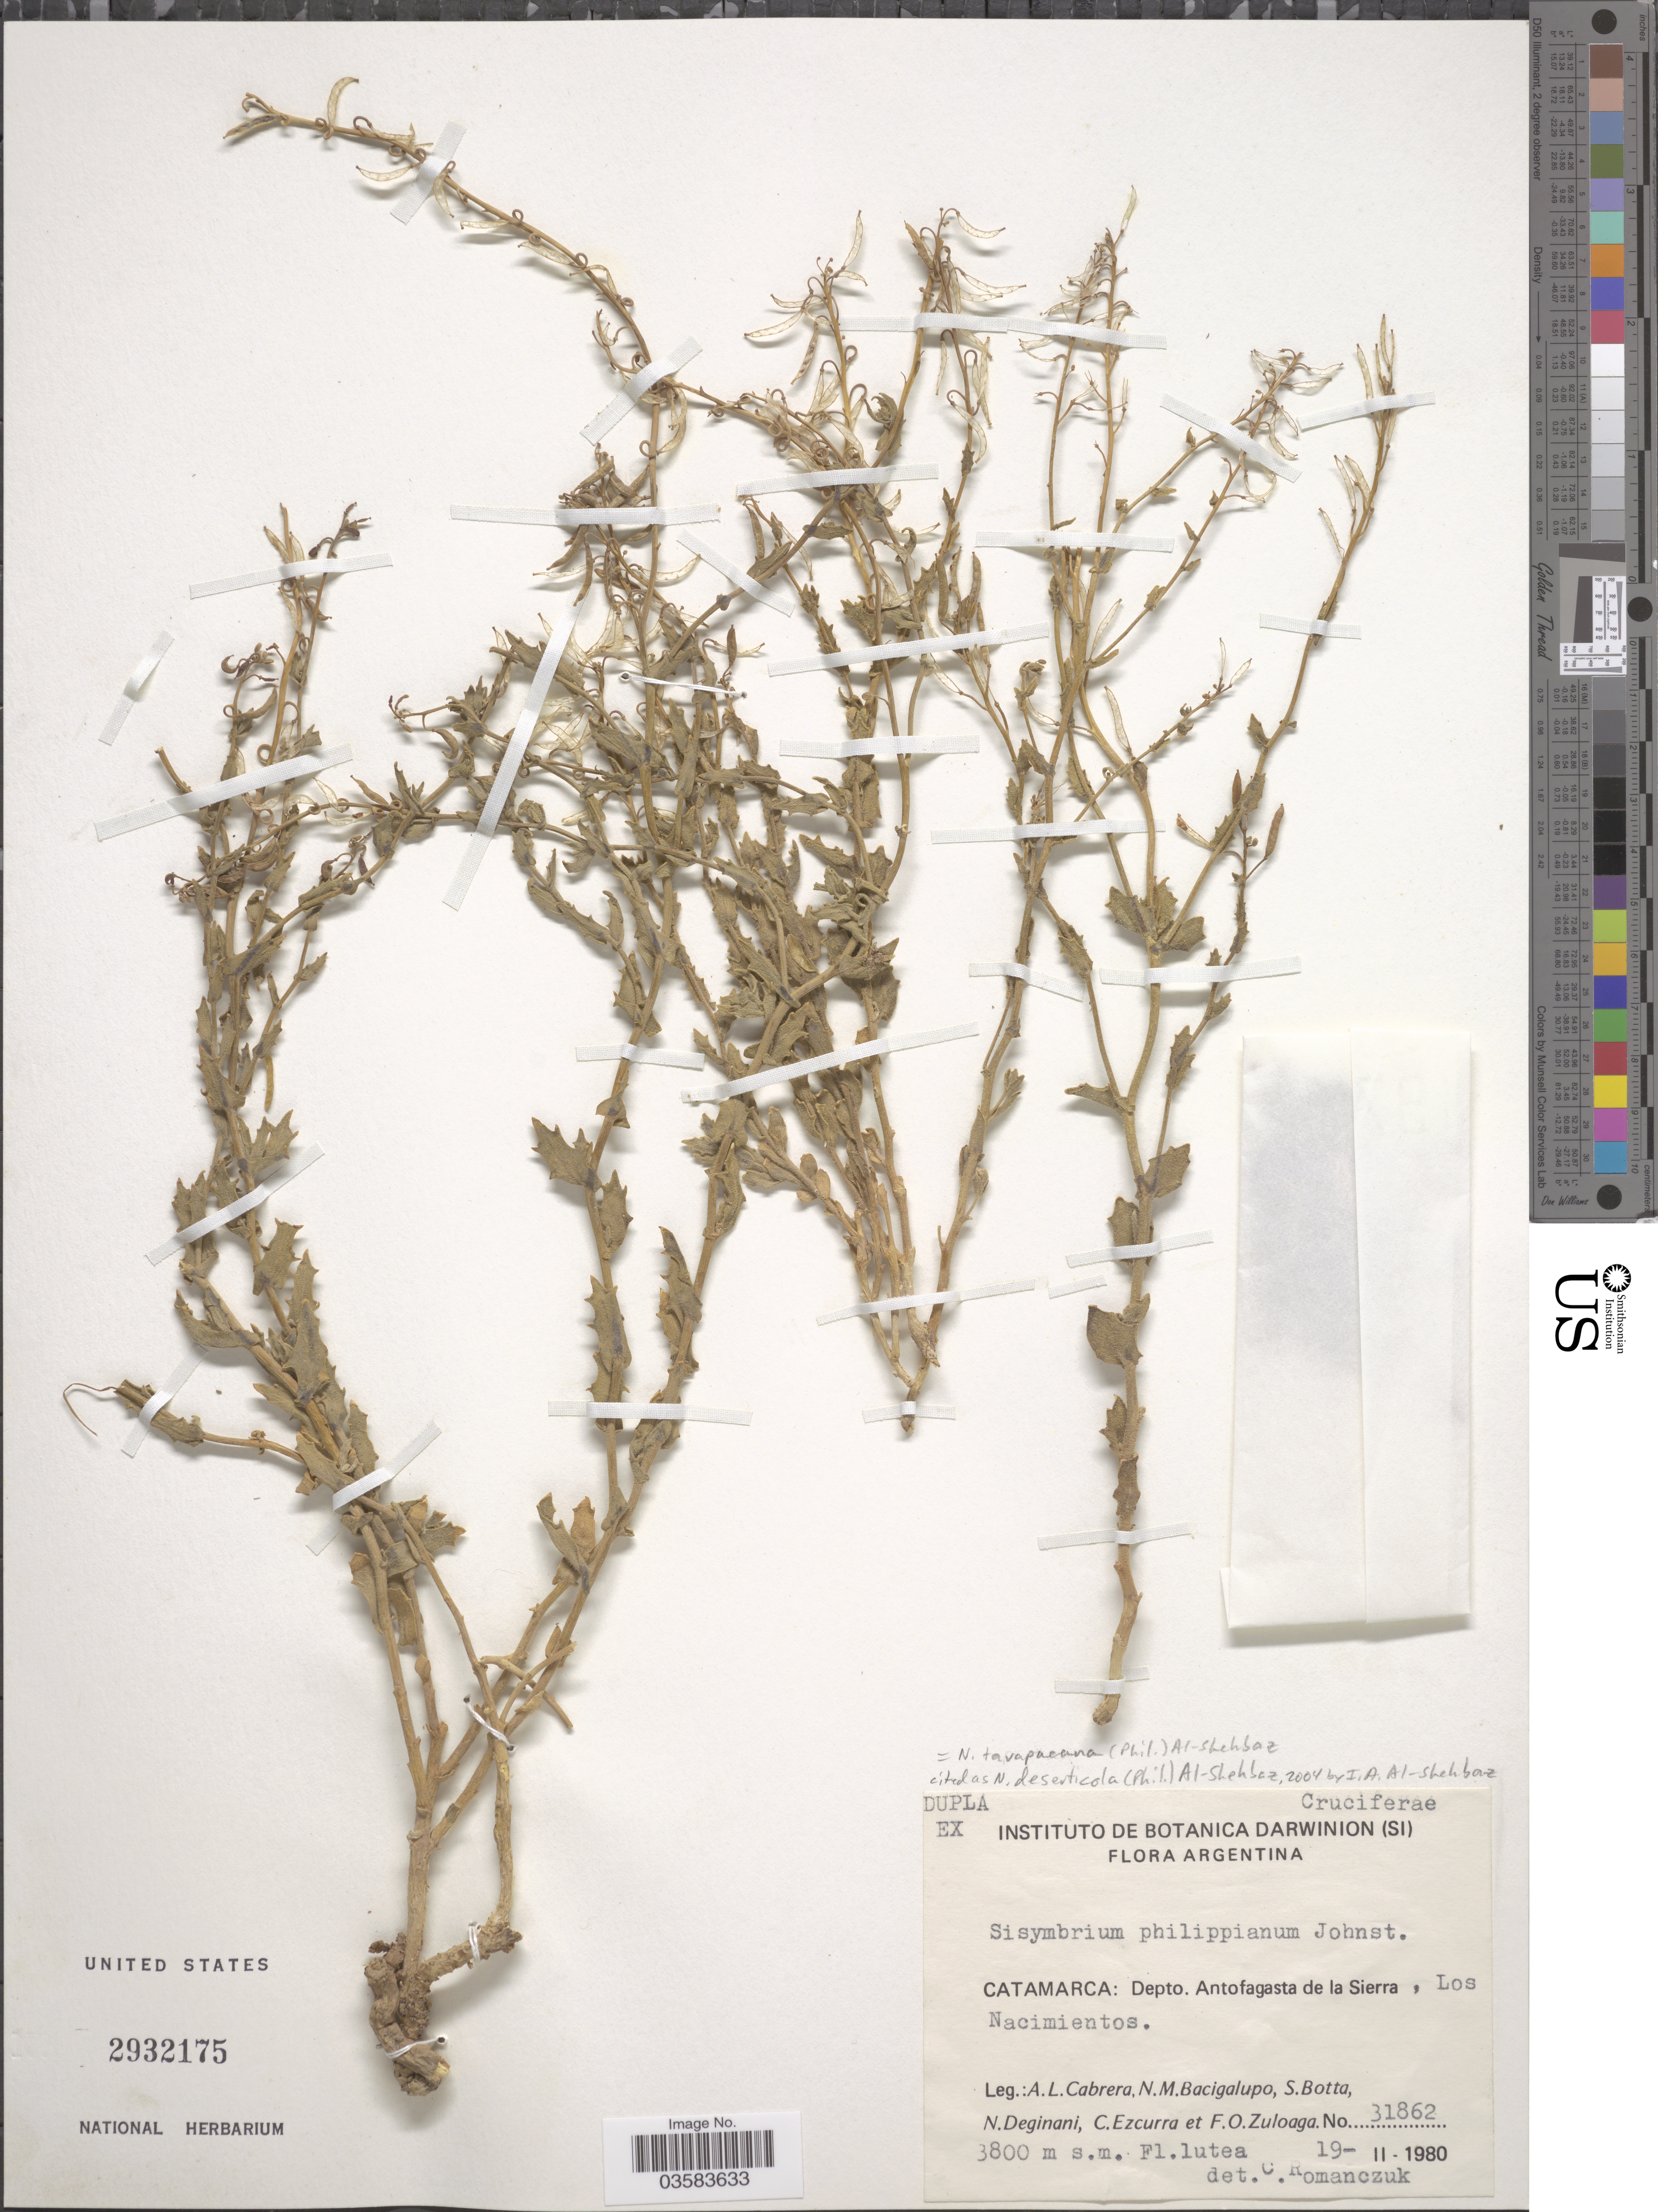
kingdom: Plantae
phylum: Tracheophyta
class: Magnoliopsida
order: Brassicales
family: Brassicaceae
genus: Neuontobotrys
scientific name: Neuontobotrys tarapacana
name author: (Phil.) Al-Shehbaz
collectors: A. L. Cabrera, N. M. Bacigalupo, S. Botta, N. Deginani & et al.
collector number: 31862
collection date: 1980-02-19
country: Argentina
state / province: Catamarca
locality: Depto. Antofagasta de la Sierra, Los Nacimientos.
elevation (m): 3800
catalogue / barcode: US 2932175